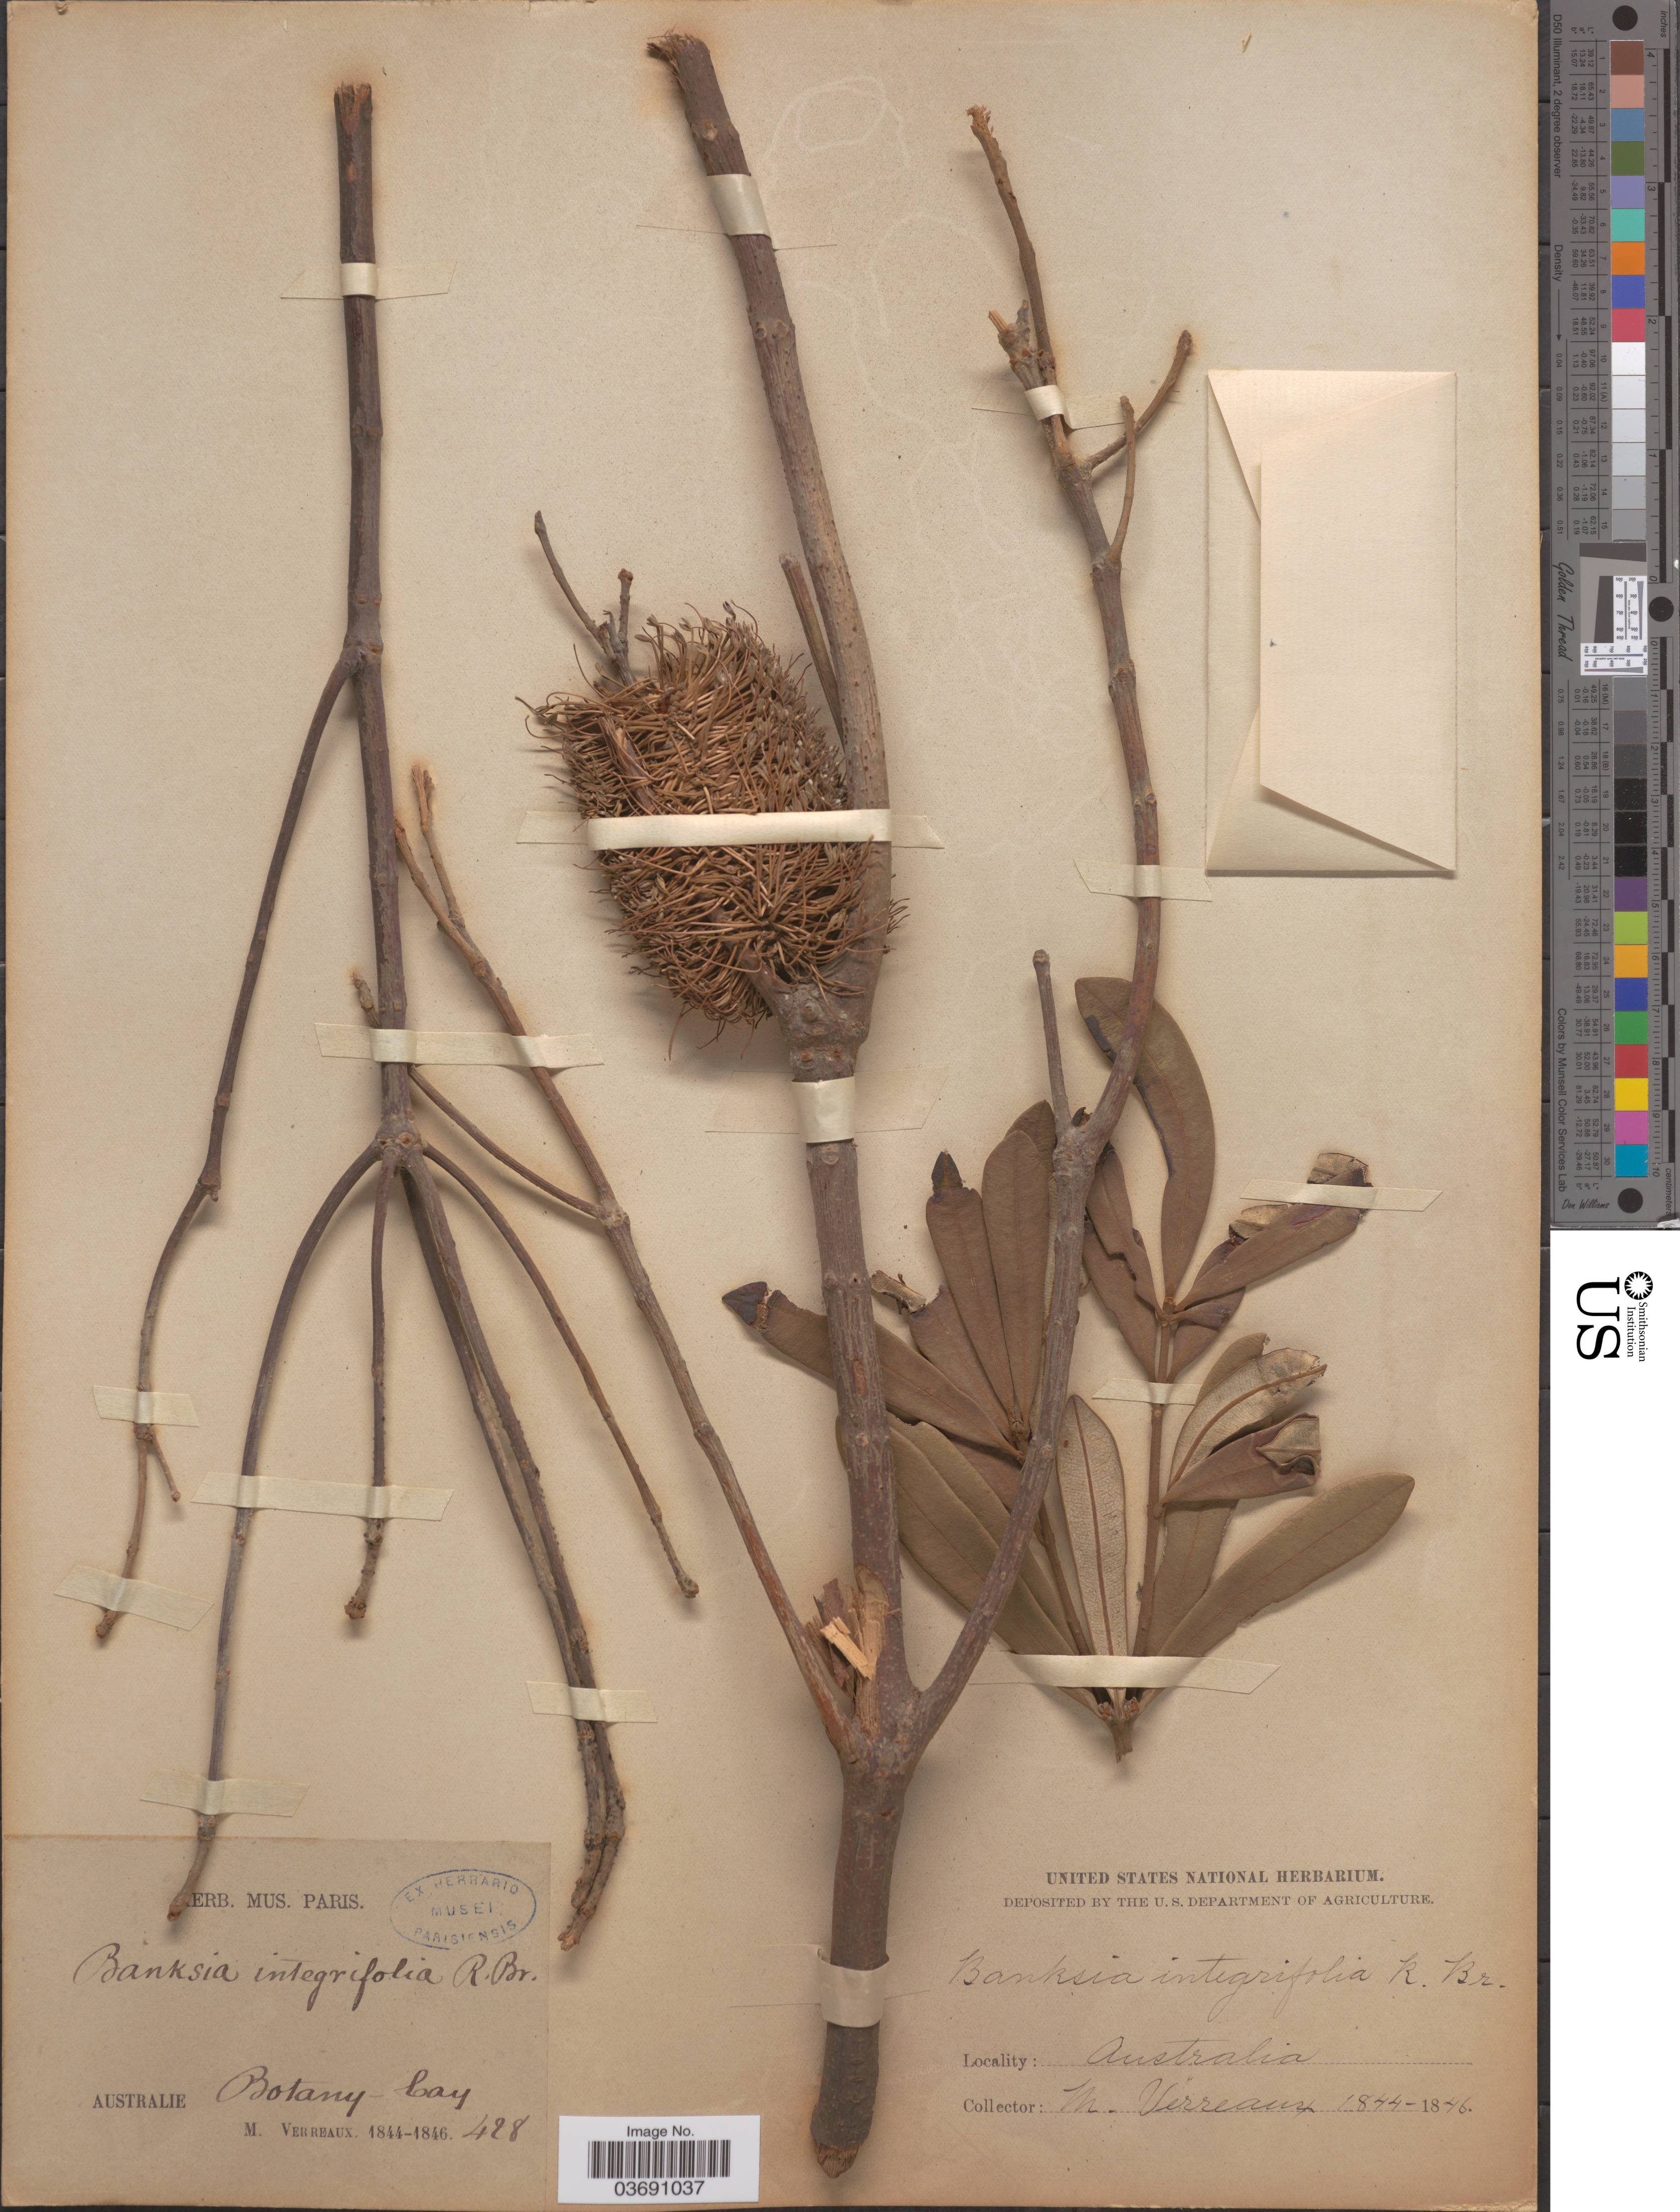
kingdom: Plantae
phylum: Tracheophyta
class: Magnoliopsida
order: Proteales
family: Proteaceae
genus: Banksia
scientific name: Banksia integrifolia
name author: L. f.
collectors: M. Verreaux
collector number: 428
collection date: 1844/1846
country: Australia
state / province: New South Wales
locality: Botany bay.